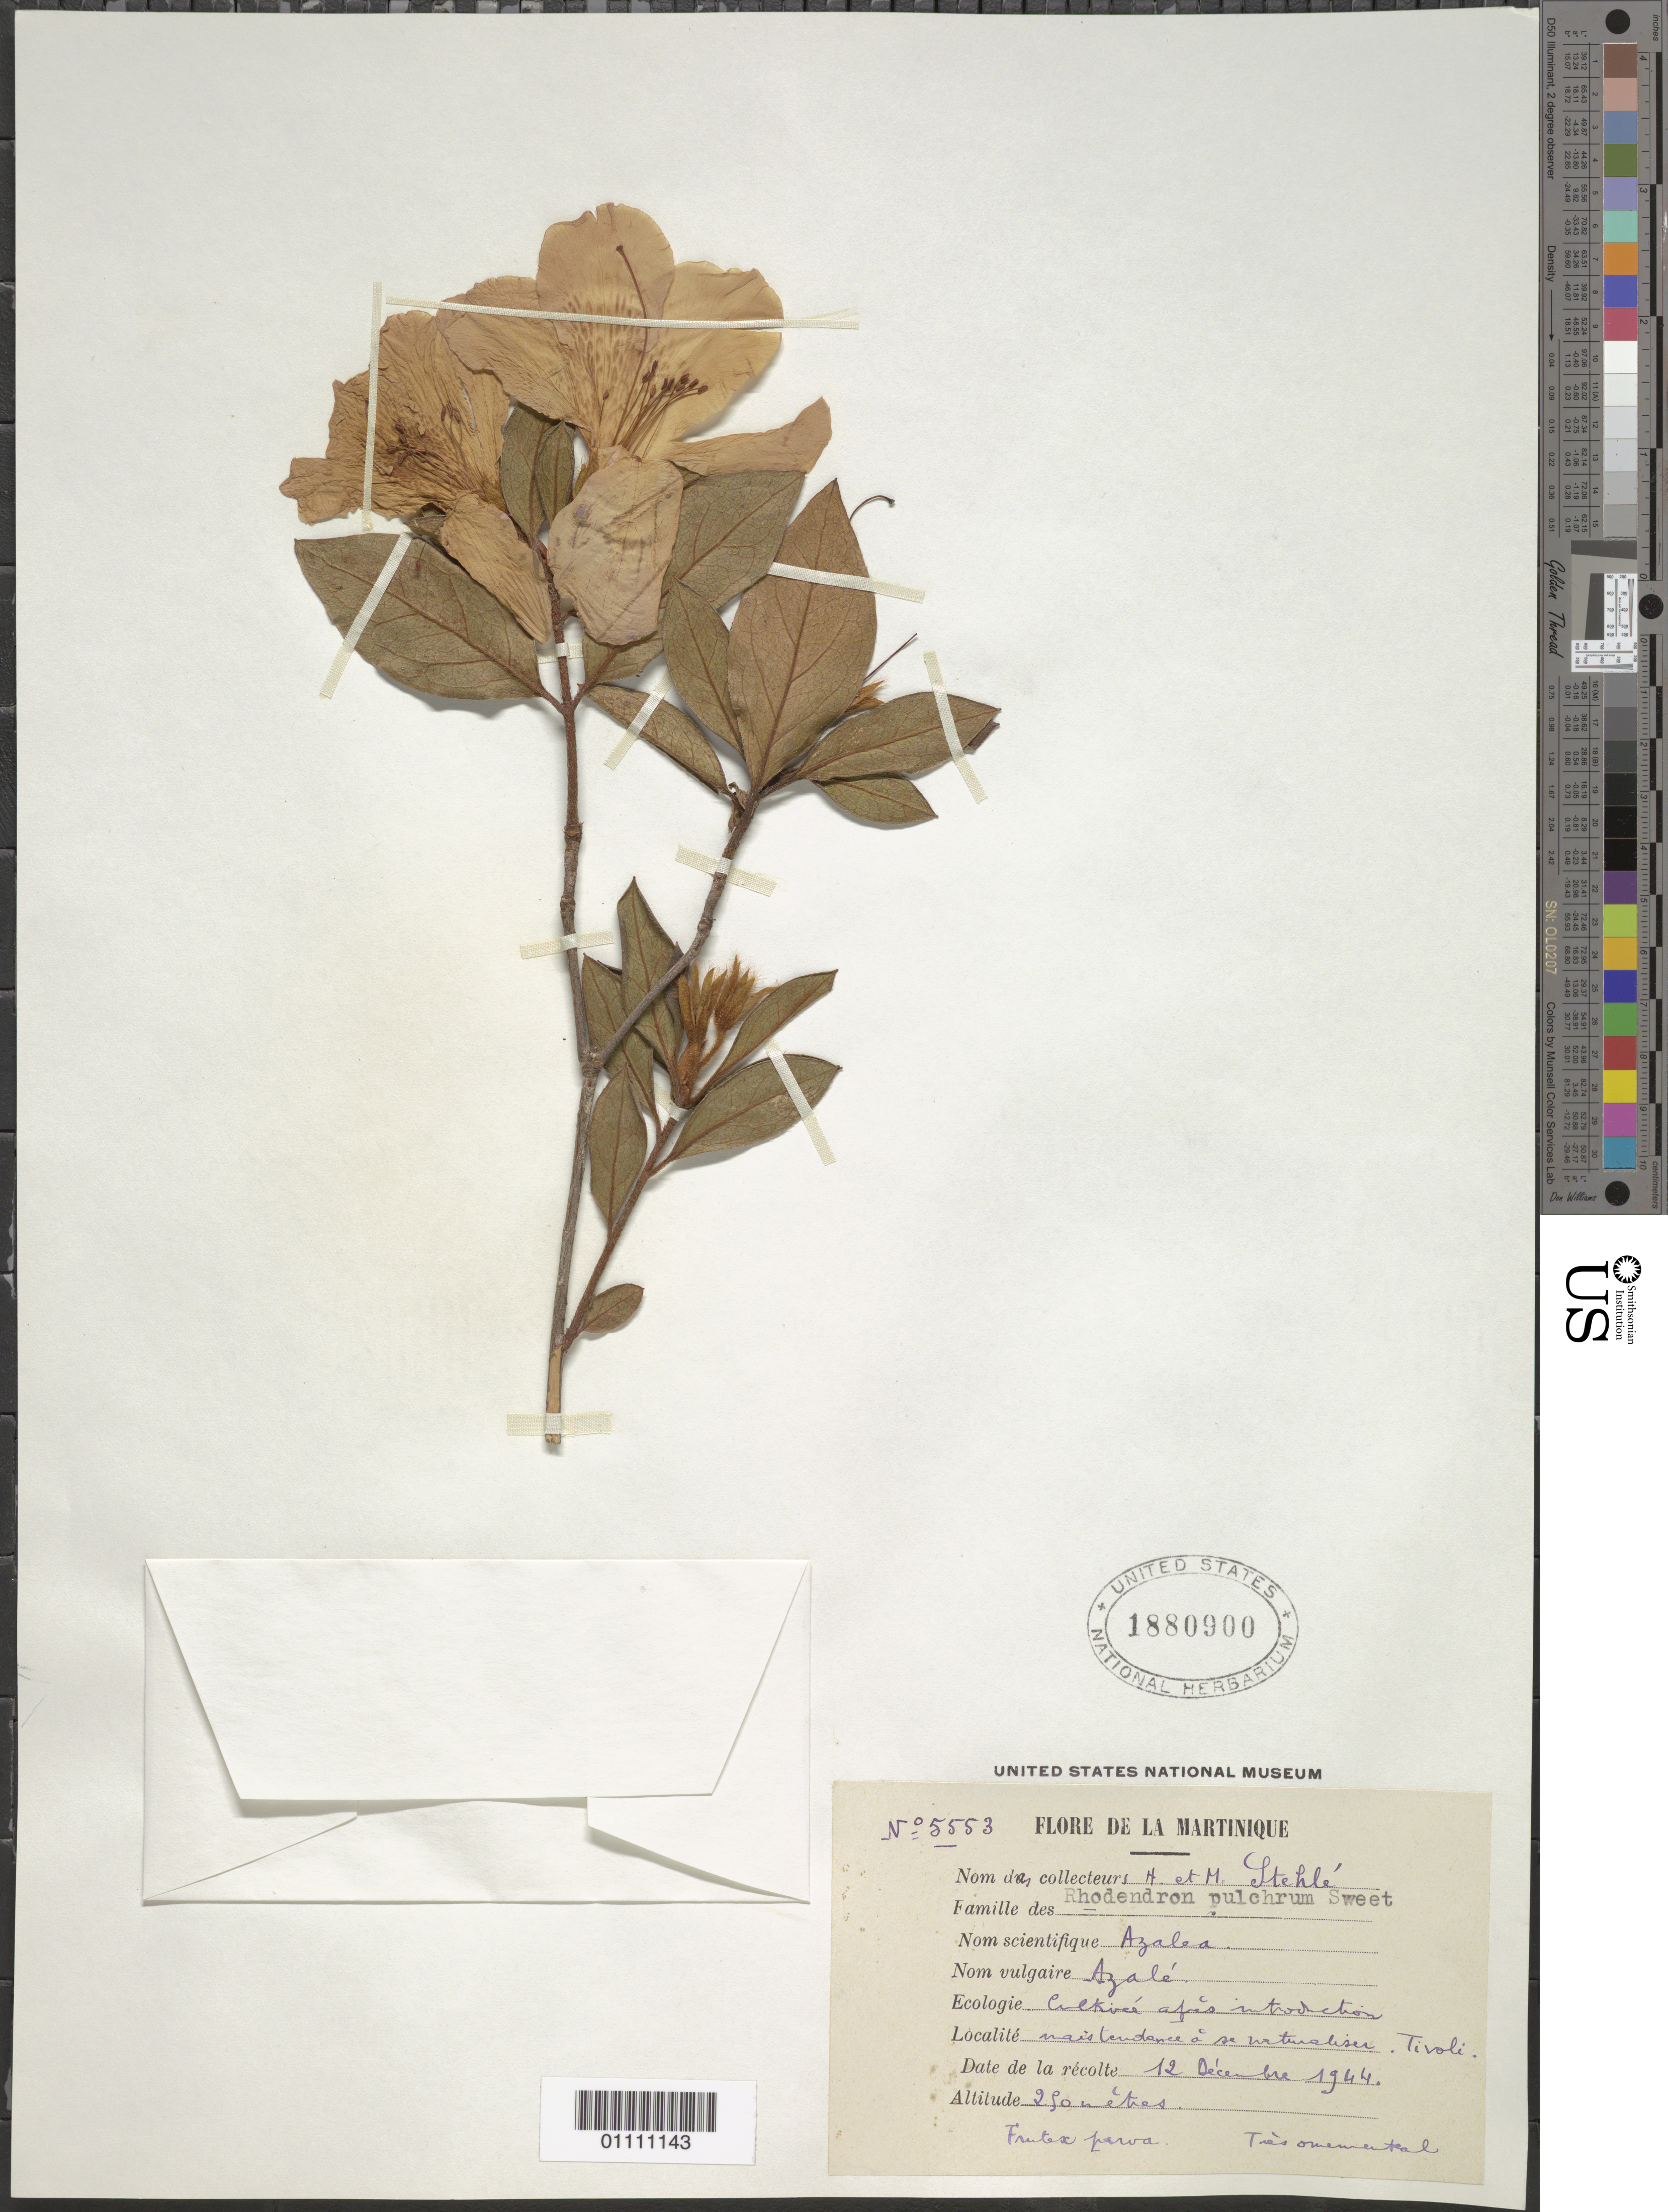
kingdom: Plantae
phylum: Tracheophyta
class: Magnoliopsida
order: Ericales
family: Ericaceae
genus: Rhododendron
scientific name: Rhododendron pulchrum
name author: Sweet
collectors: H. Stehlé & M. Stehlé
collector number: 5553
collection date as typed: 12 Dec 1944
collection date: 1944-12-12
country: Martinique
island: Martinique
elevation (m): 250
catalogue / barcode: US 1880900